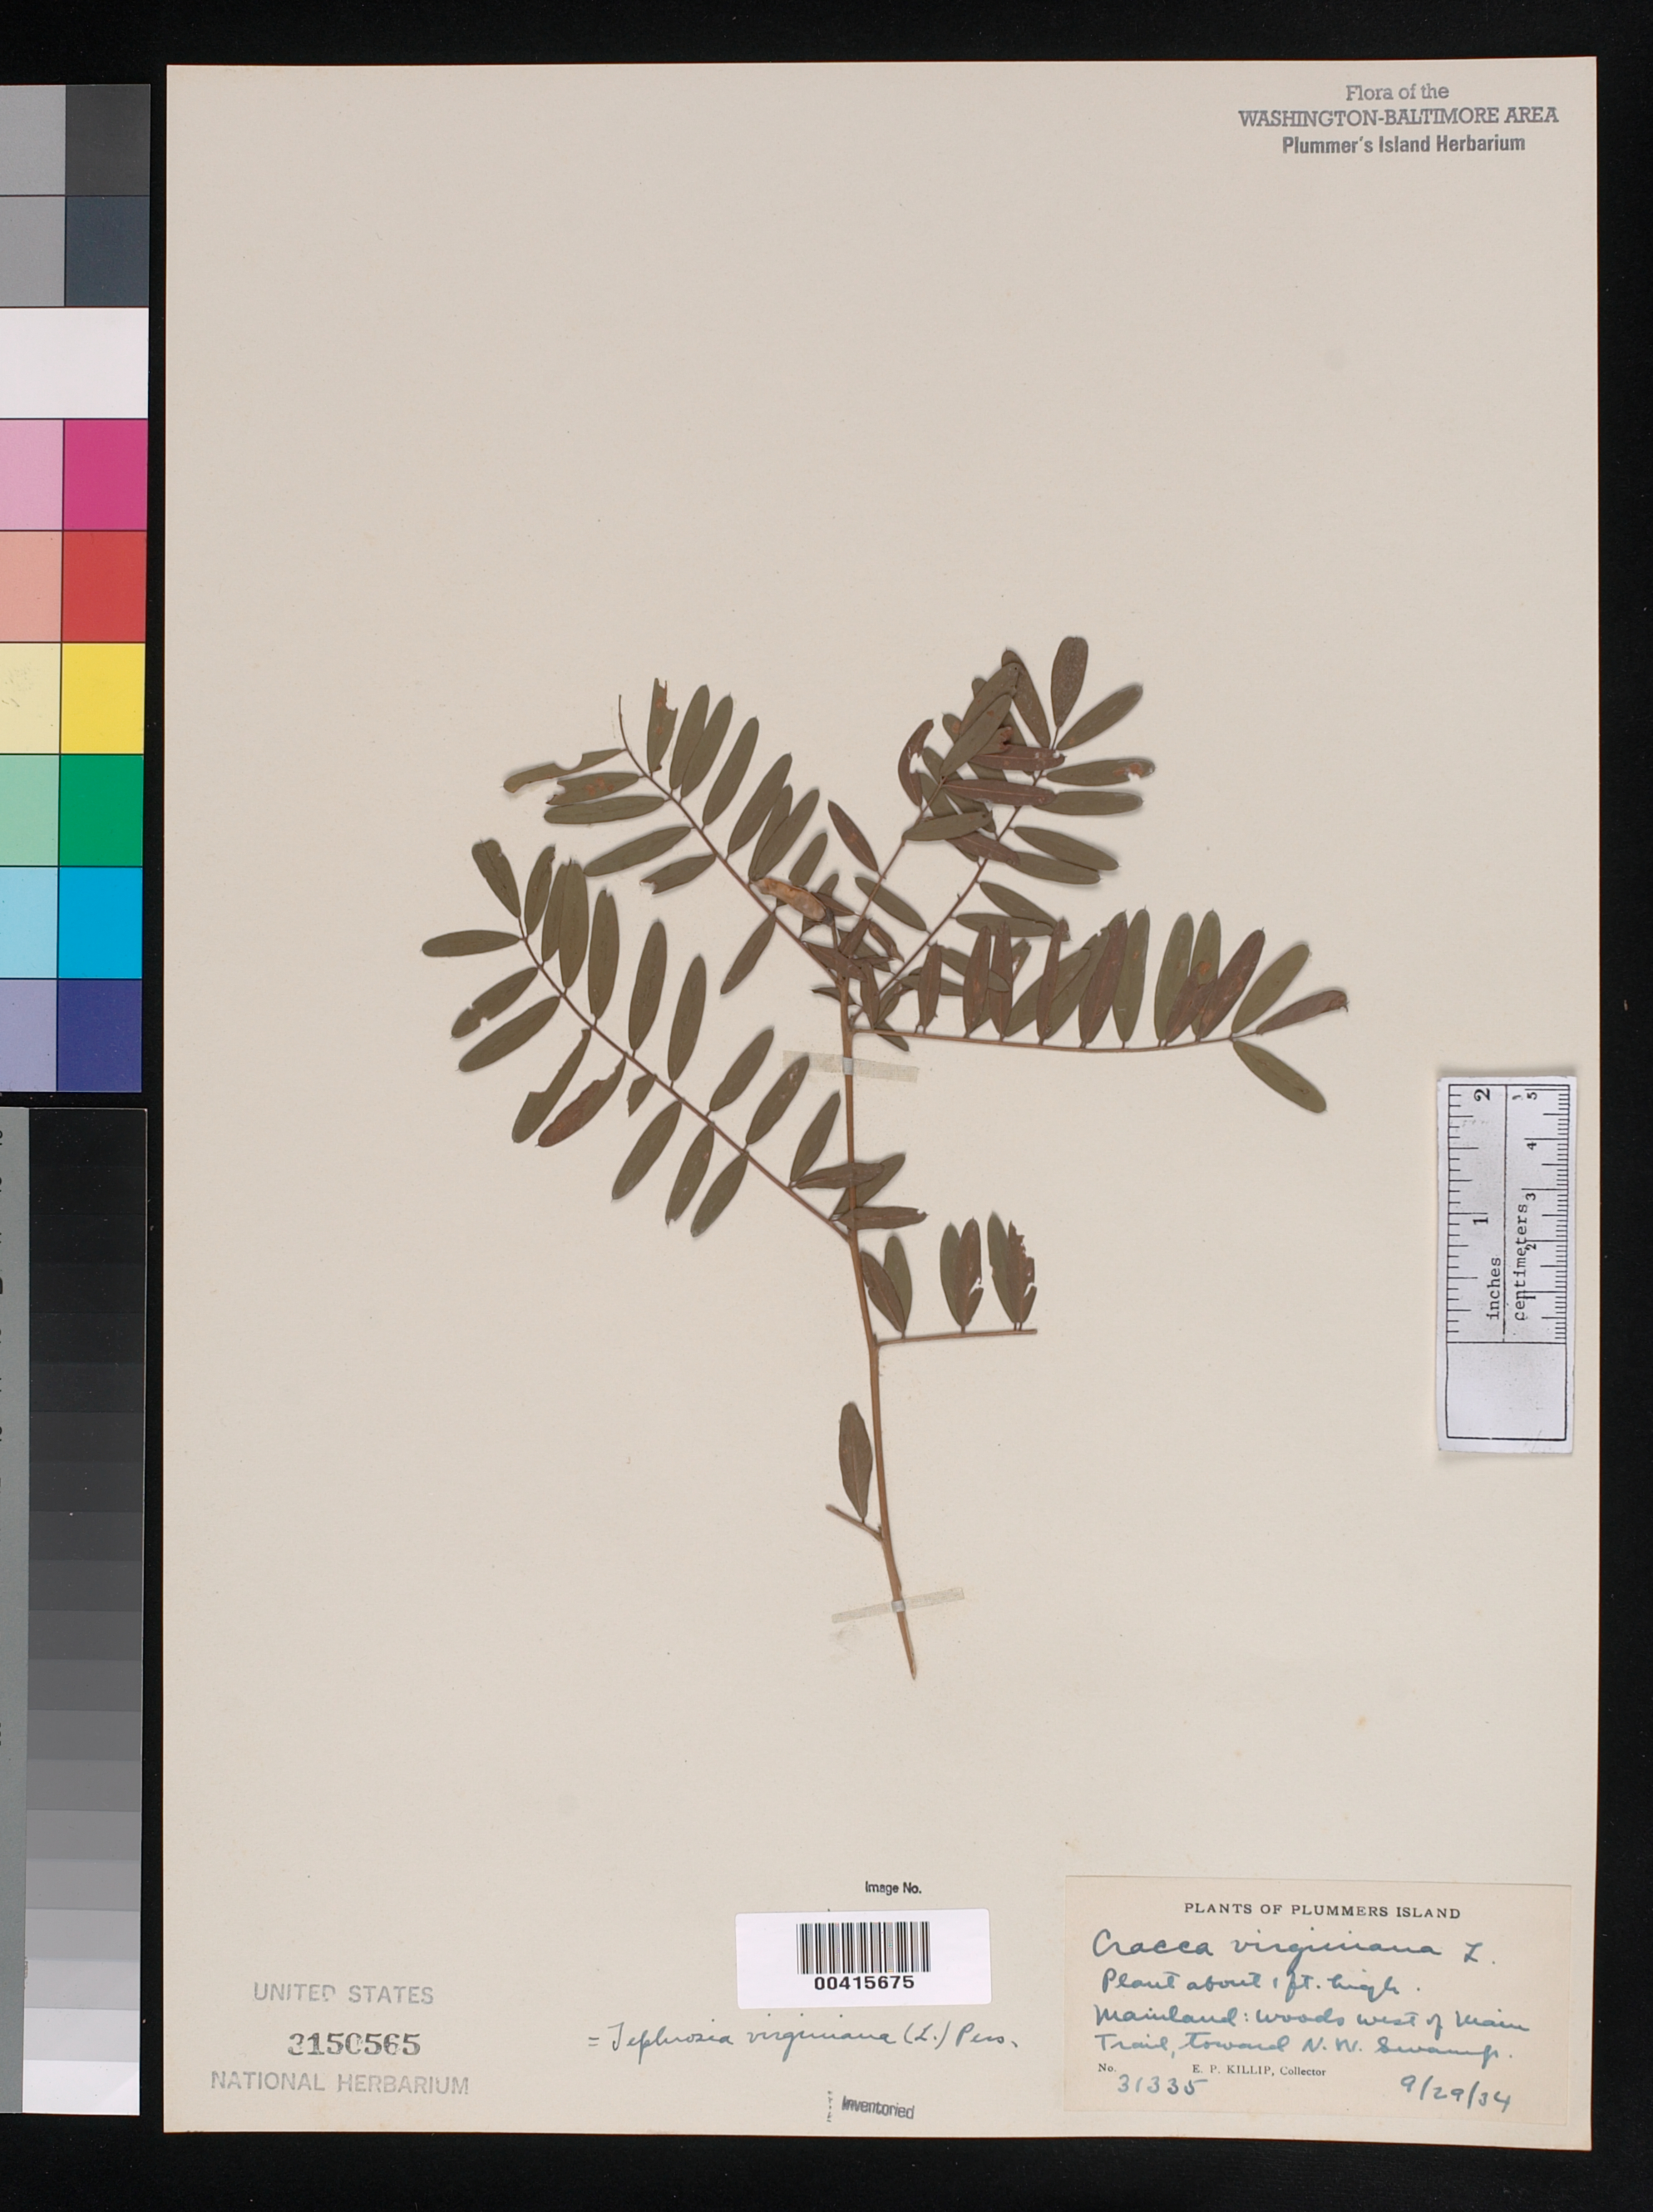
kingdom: Plantae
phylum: Tracheophyta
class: Magnoliopsida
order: Fabales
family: Fabaceae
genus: Tephrosia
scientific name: Tephrosia virginiana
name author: (L.) Pers.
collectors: E. P. Killip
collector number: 31335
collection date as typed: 29 Sep 1934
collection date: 1934-09-29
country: United States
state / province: Maryland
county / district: Montgomery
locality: Plummer's Island; Mainland, west of Main Trail, toward northwest swamp C. & O. Canal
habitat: Woods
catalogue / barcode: US 3150565